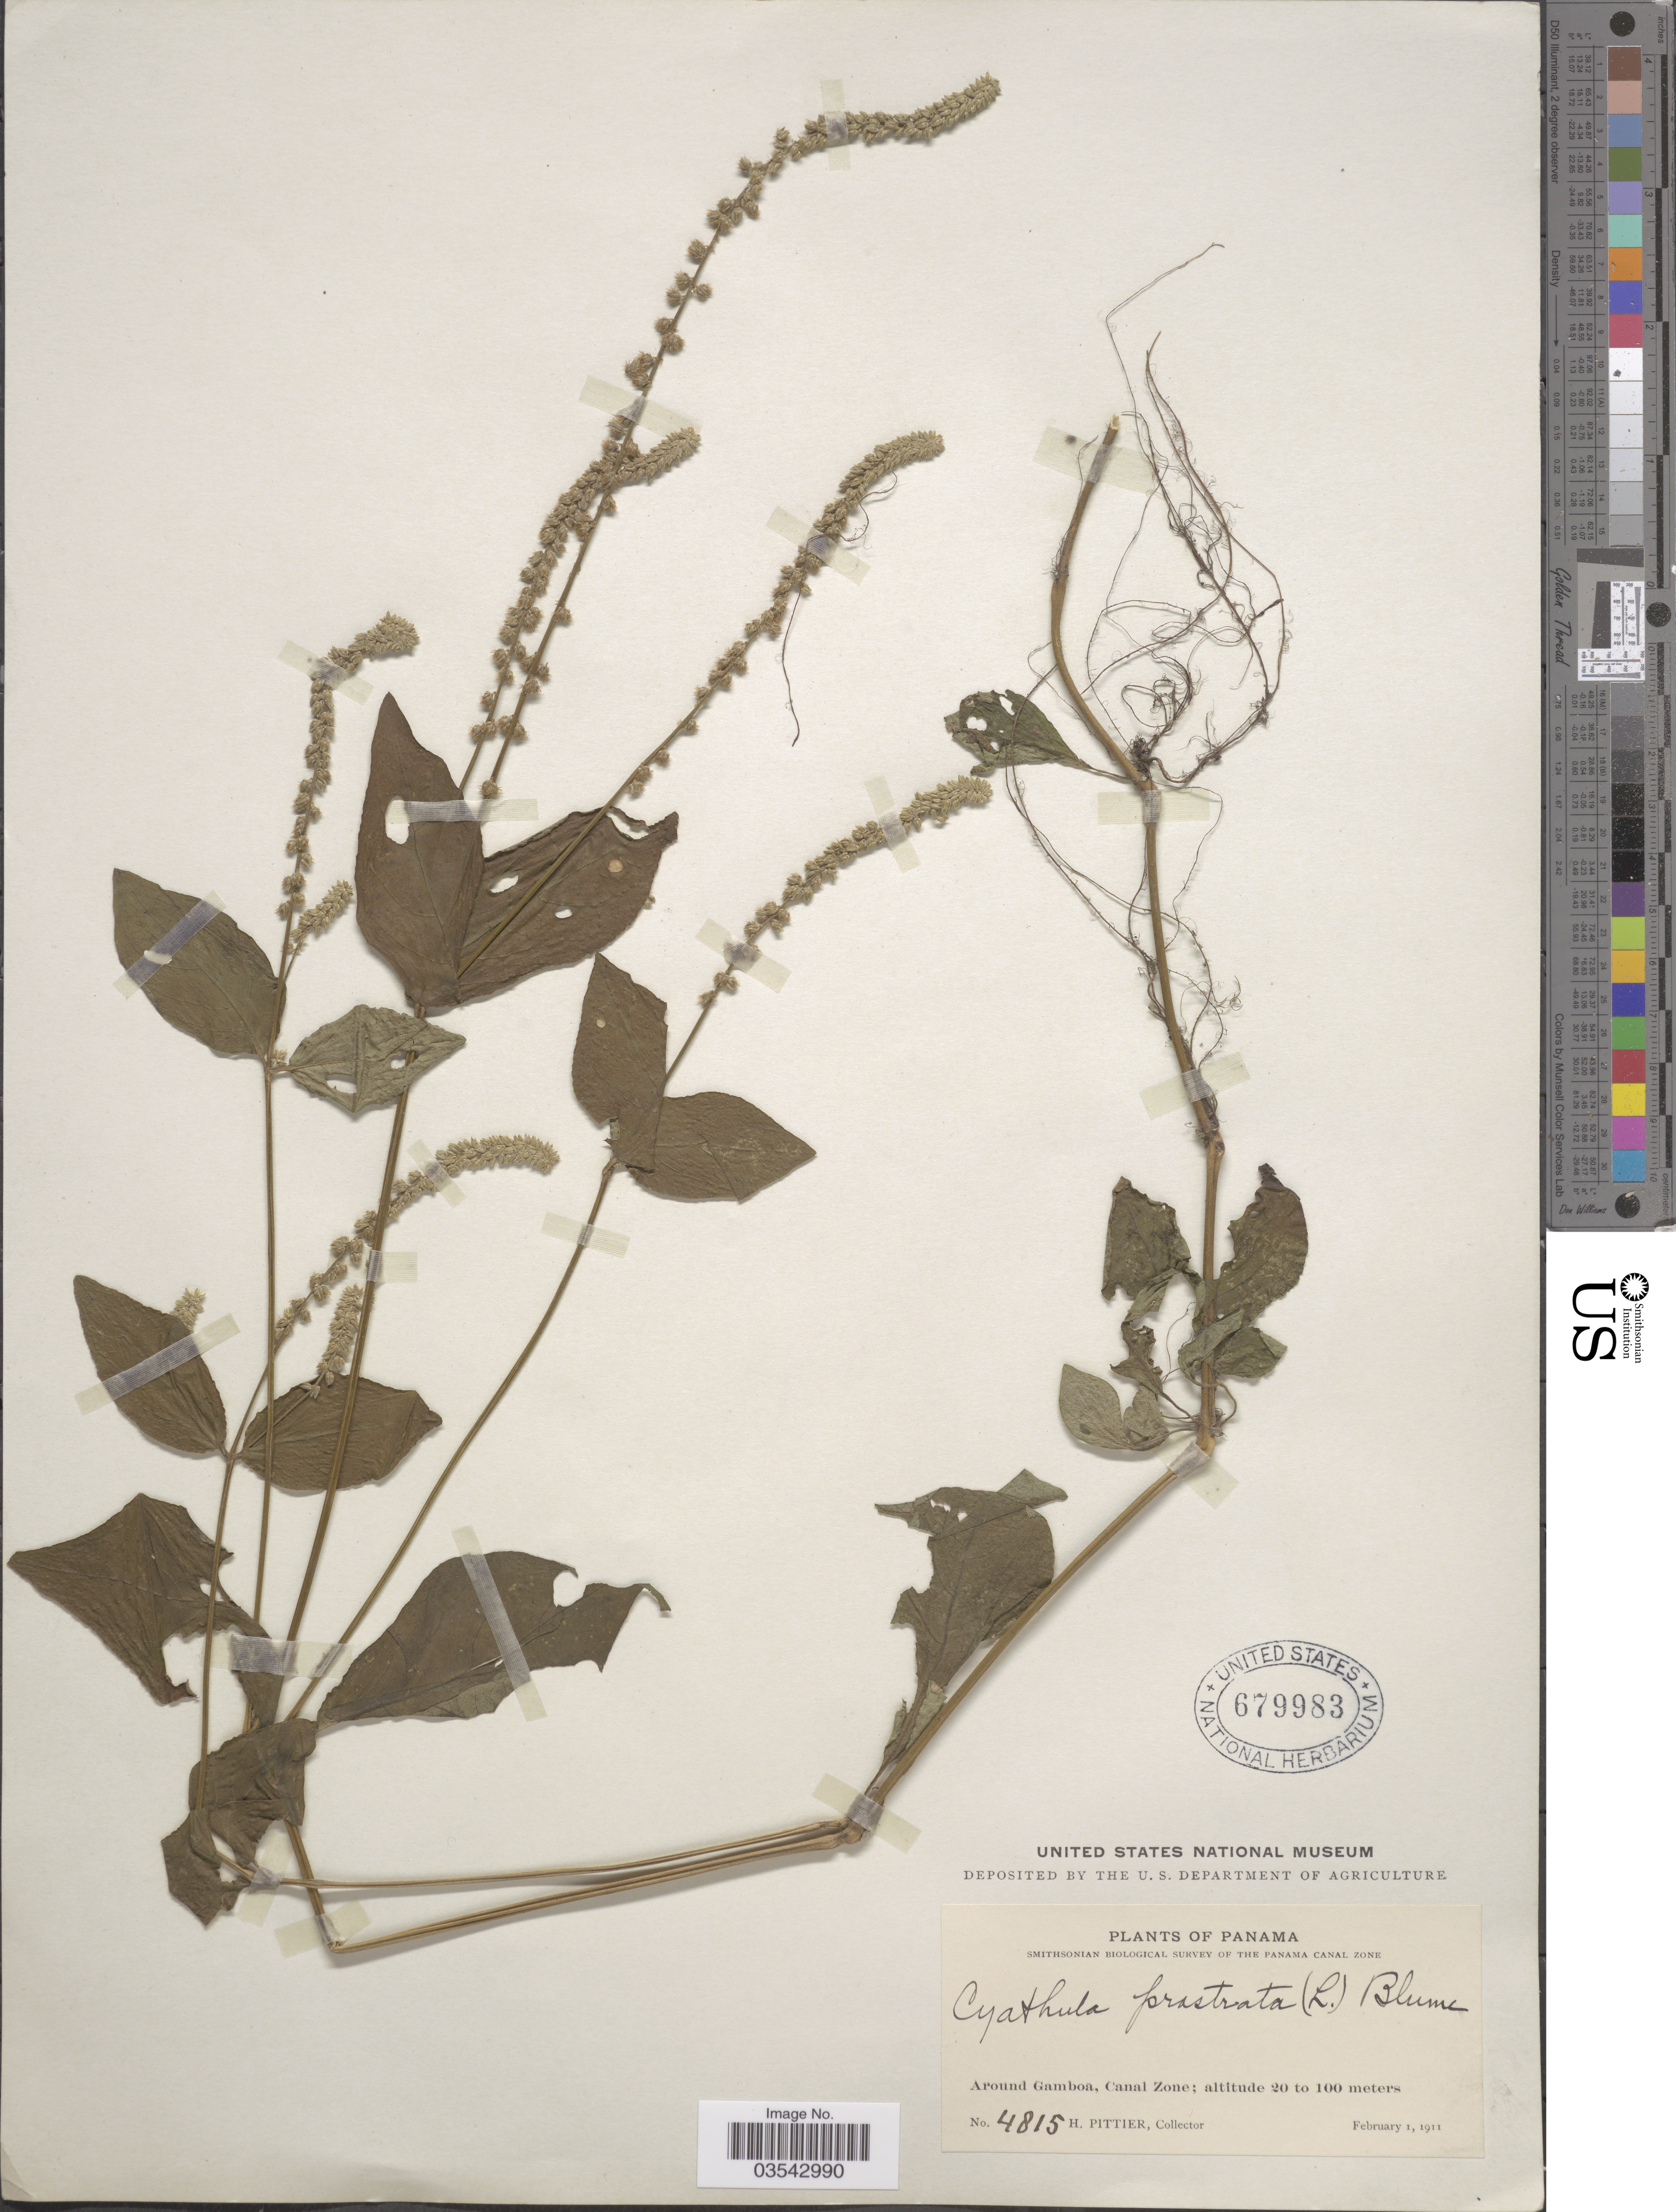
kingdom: Plantae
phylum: Tracheophyta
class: Magnoliopsida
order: Caryophyllales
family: Amaranthaceae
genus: Cyathula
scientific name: Cyathula prostrata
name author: (L.) Blume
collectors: H. F. Pittier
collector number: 4815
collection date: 1911-02-01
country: Panama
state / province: Colón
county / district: Canal Zone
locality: Around Gamboa, Canal Zone.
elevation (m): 20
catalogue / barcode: US 679983